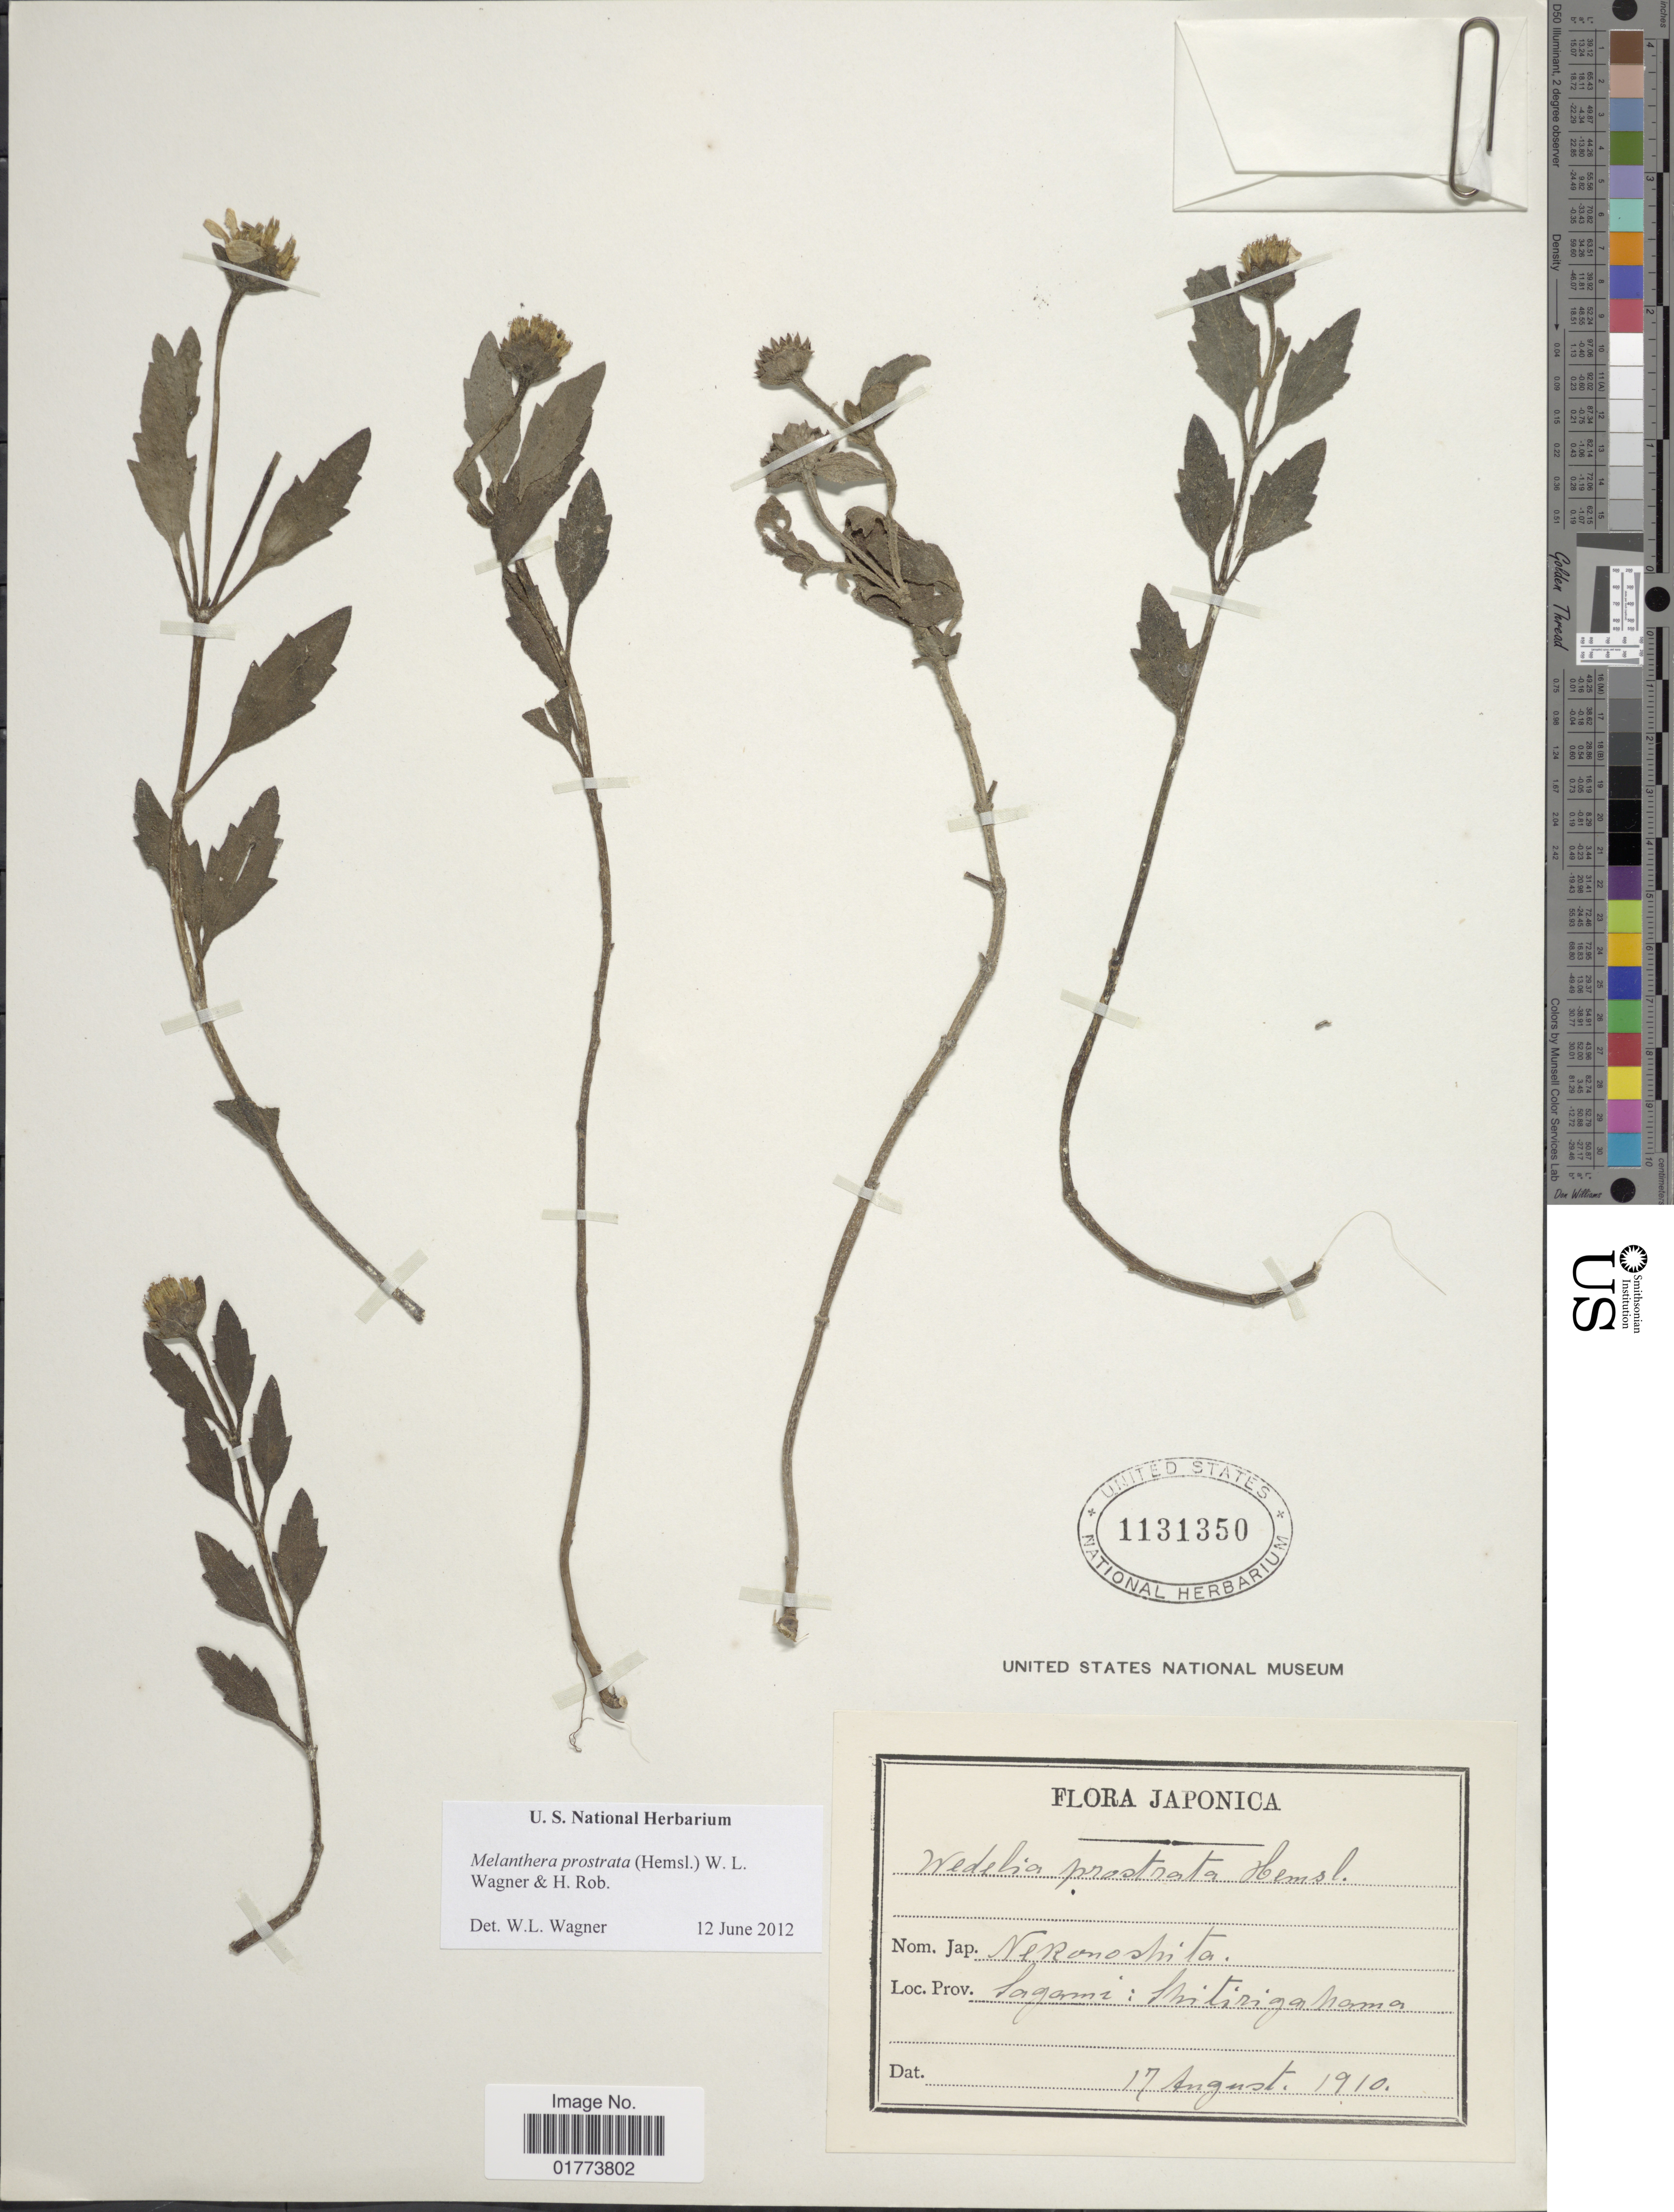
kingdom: Plantae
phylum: Tracheophyta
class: Magnoliopsida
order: Asterales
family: Asteraceae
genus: Melanthera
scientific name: Melanthera prostrata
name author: (Hemsl.) W.L. Wagner & H. Rob.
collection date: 1910-08-17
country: Japan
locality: Neronoshita. Prov. Sagami: Initirigahama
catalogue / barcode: US 1131350